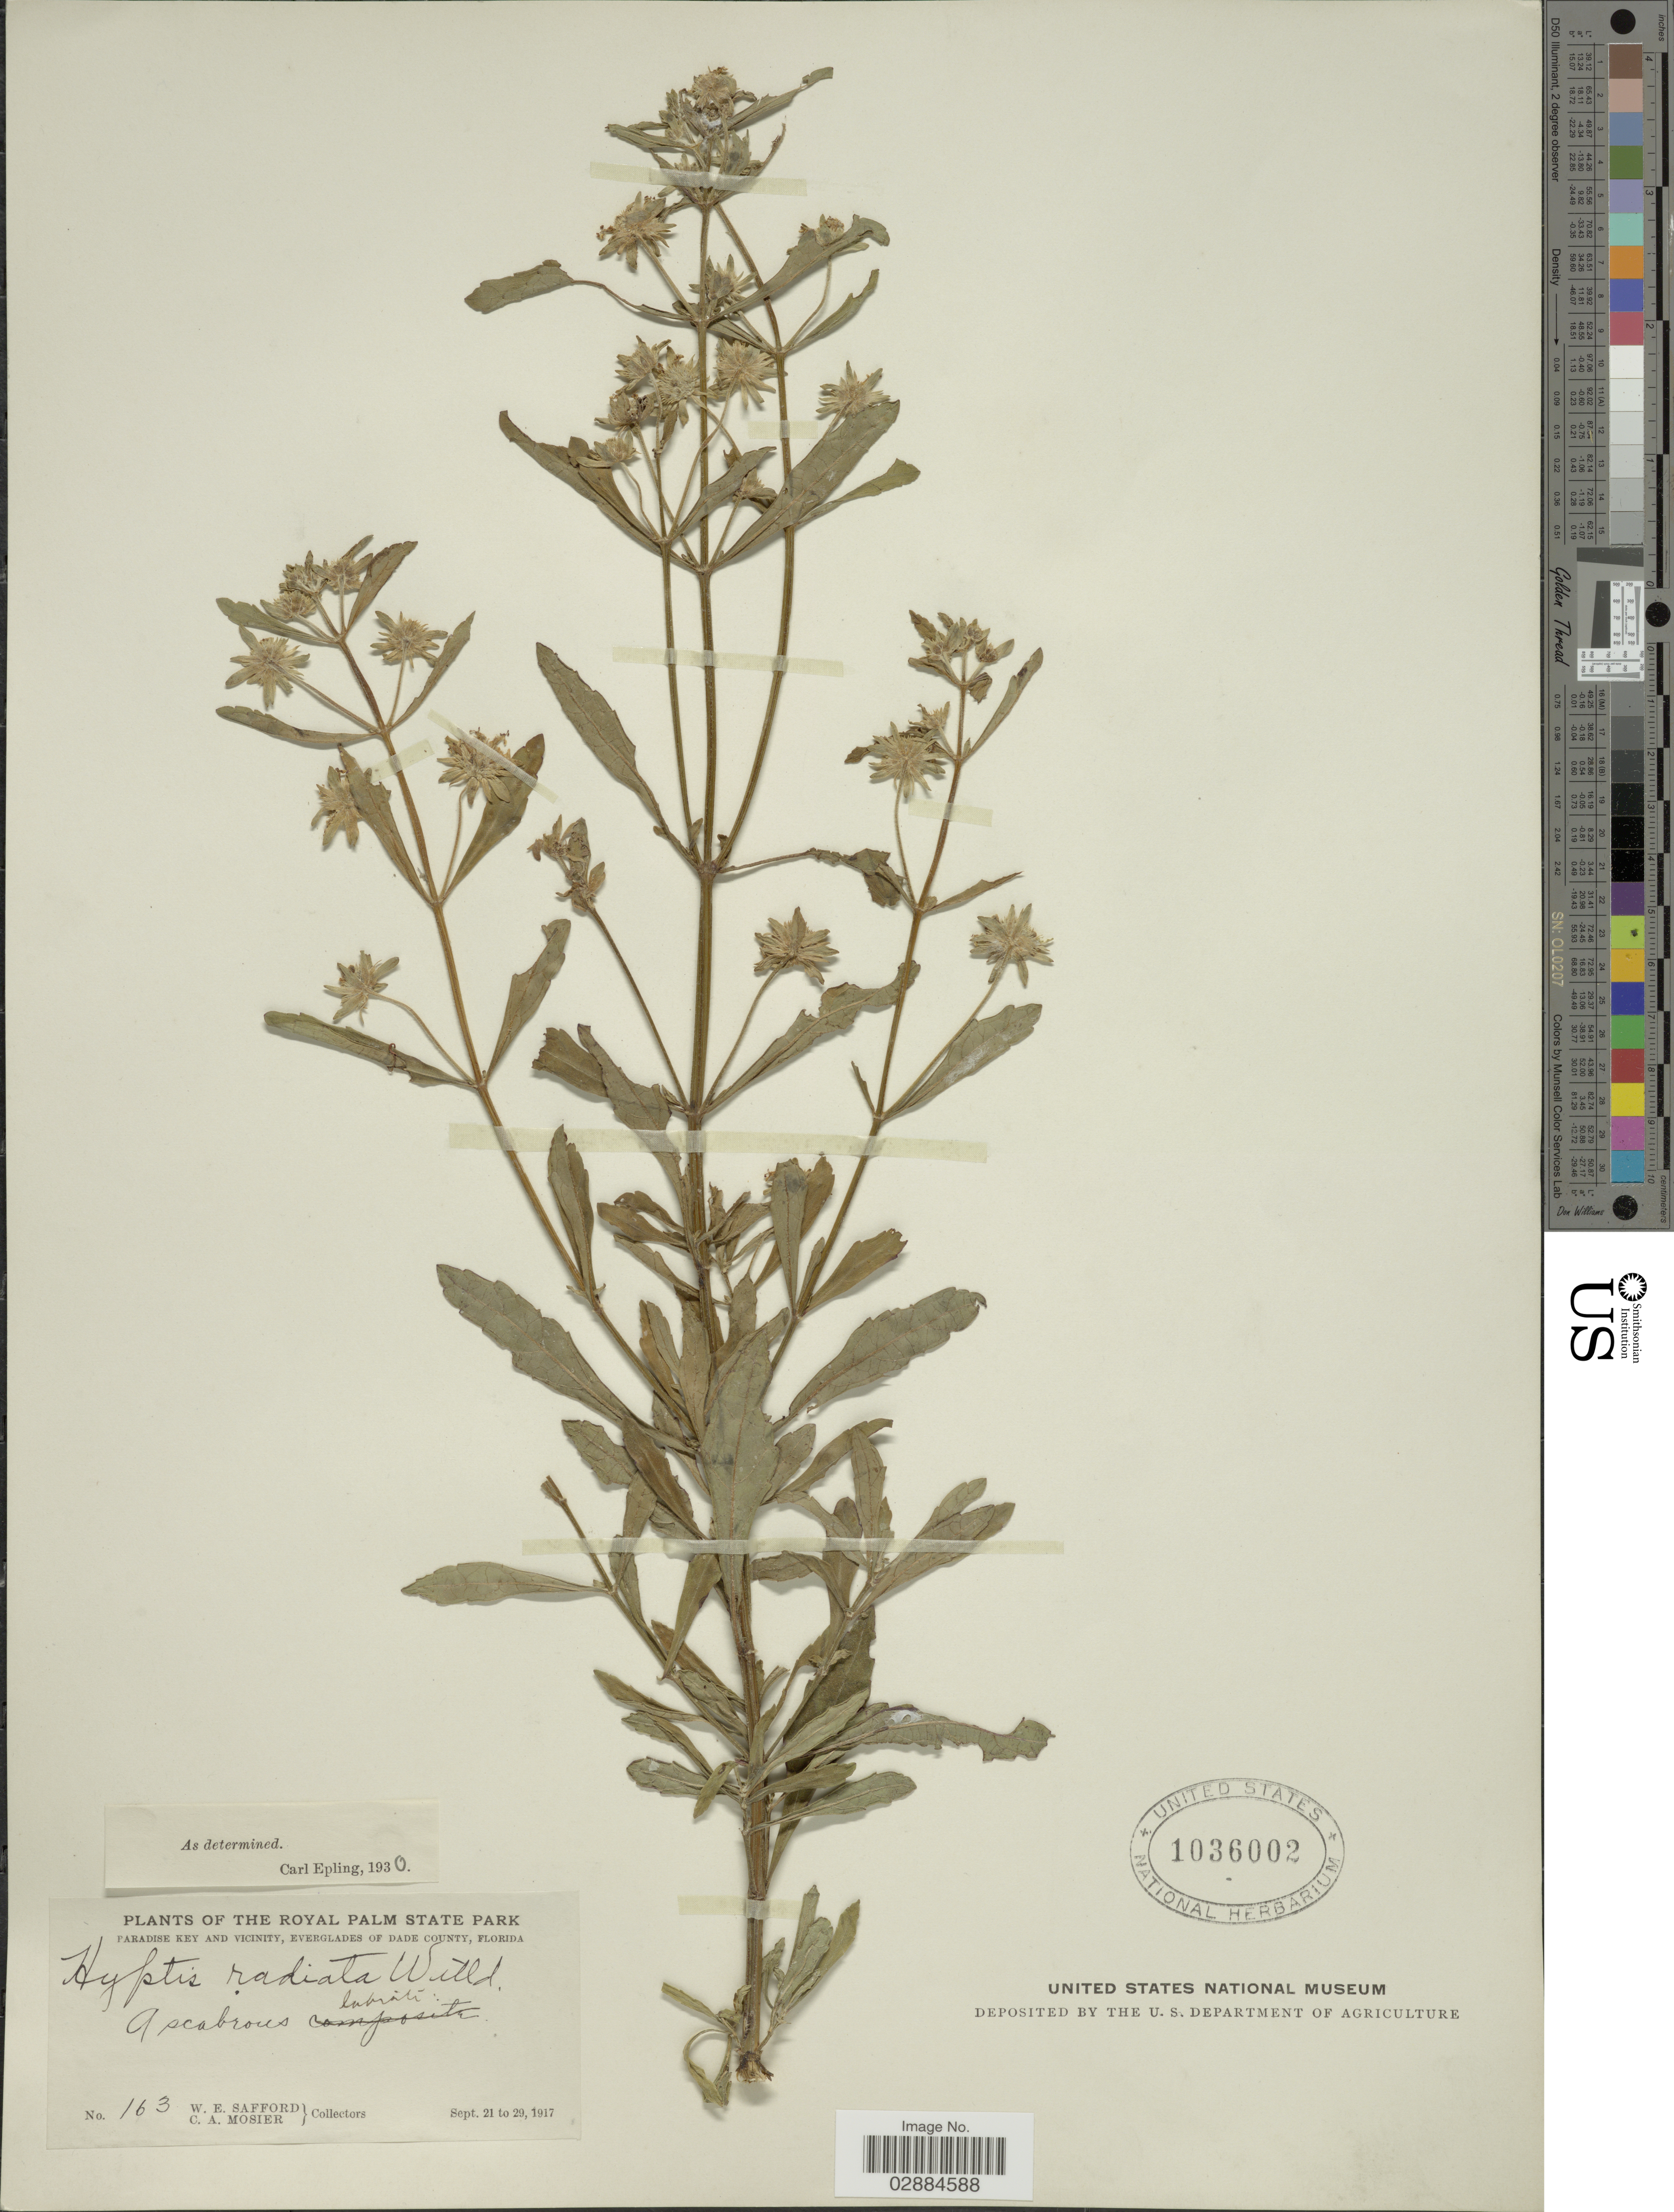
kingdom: Plantae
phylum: Tracheophyta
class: Magnoliopsida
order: Lamiales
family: Lamiaceae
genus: Hyptis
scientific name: Hyptis radiata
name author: Kunth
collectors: W. E. Safford & C. A. Mosier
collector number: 163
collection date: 1917-09-21/1917-09-29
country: United States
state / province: Florida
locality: The Royal Palm State Park, Paradise Key and Vicinity, Everglades of Dade County, Florida.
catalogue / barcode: US 1036002